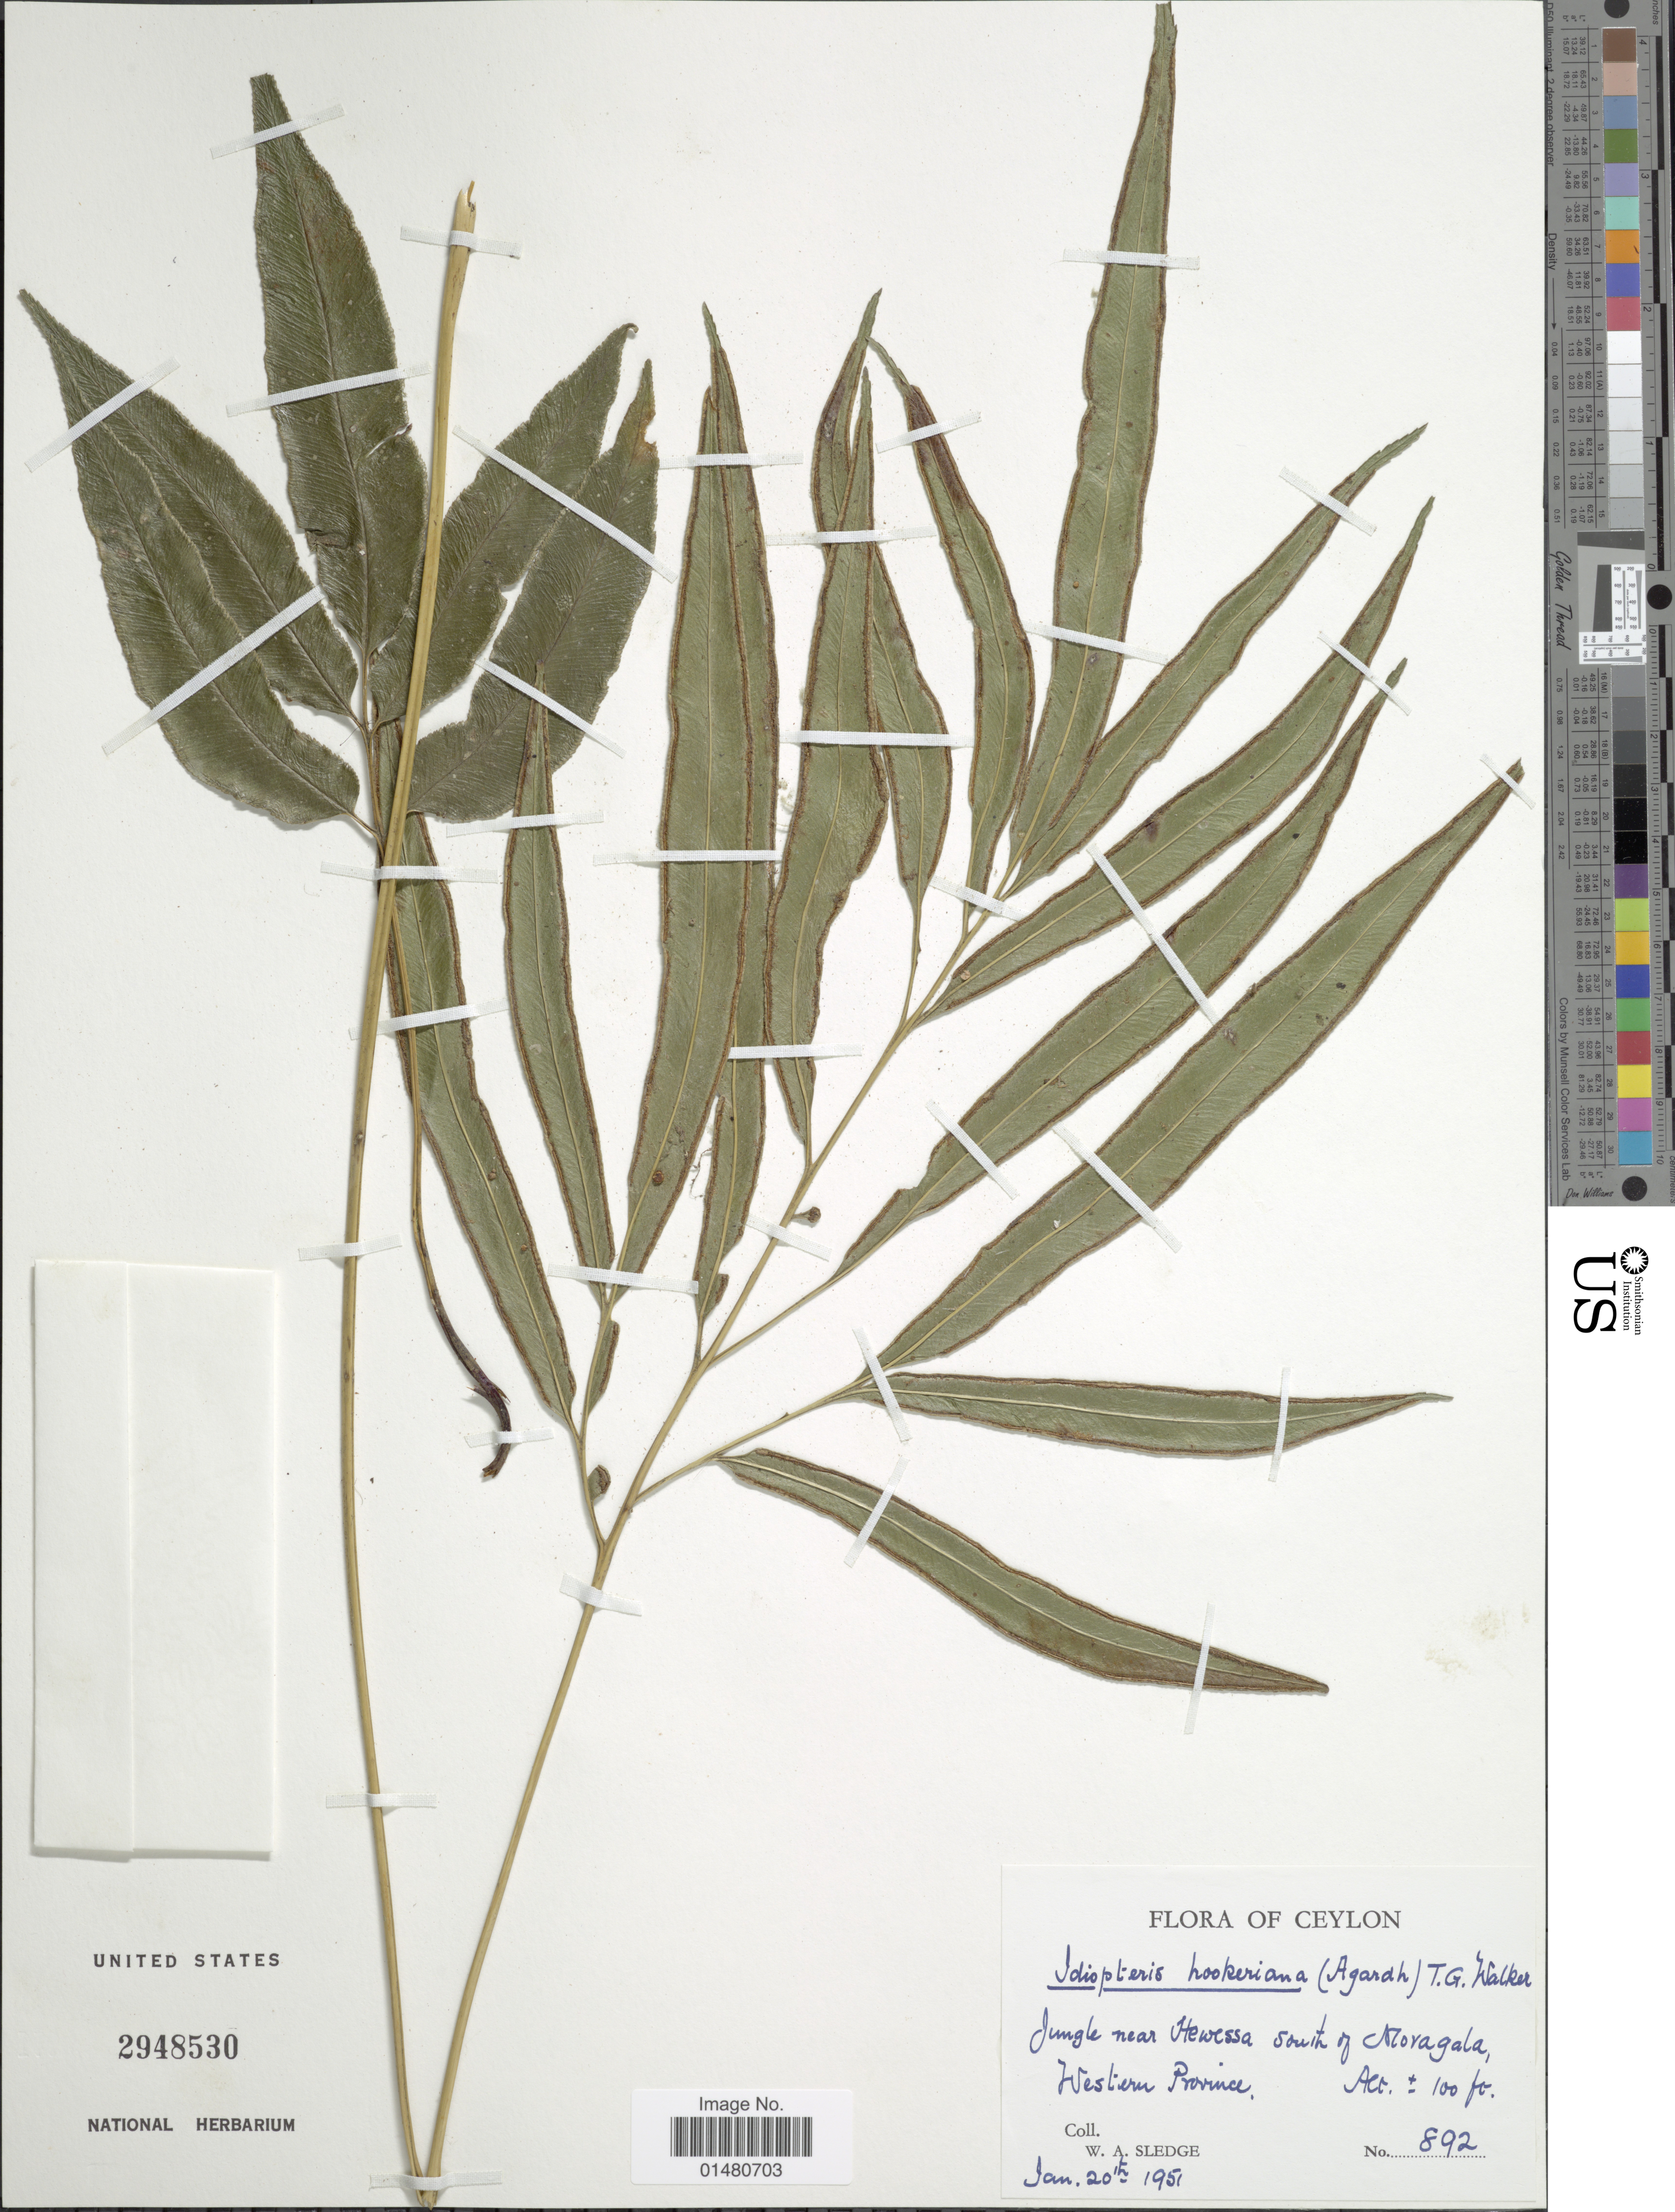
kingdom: Plantae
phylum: Tracheophyta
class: Polypodiopsida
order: Polypodiales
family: Pteridaceae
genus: Pteris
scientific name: Pteris hookeriana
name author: J. Agardh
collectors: W. A. Sledge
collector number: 892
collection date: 1951-01-20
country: Sri Lanka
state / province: Western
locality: Ceylon: Jungle near Hewessa south of Noragala, Western Province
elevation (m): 30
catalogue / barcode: US 2948530